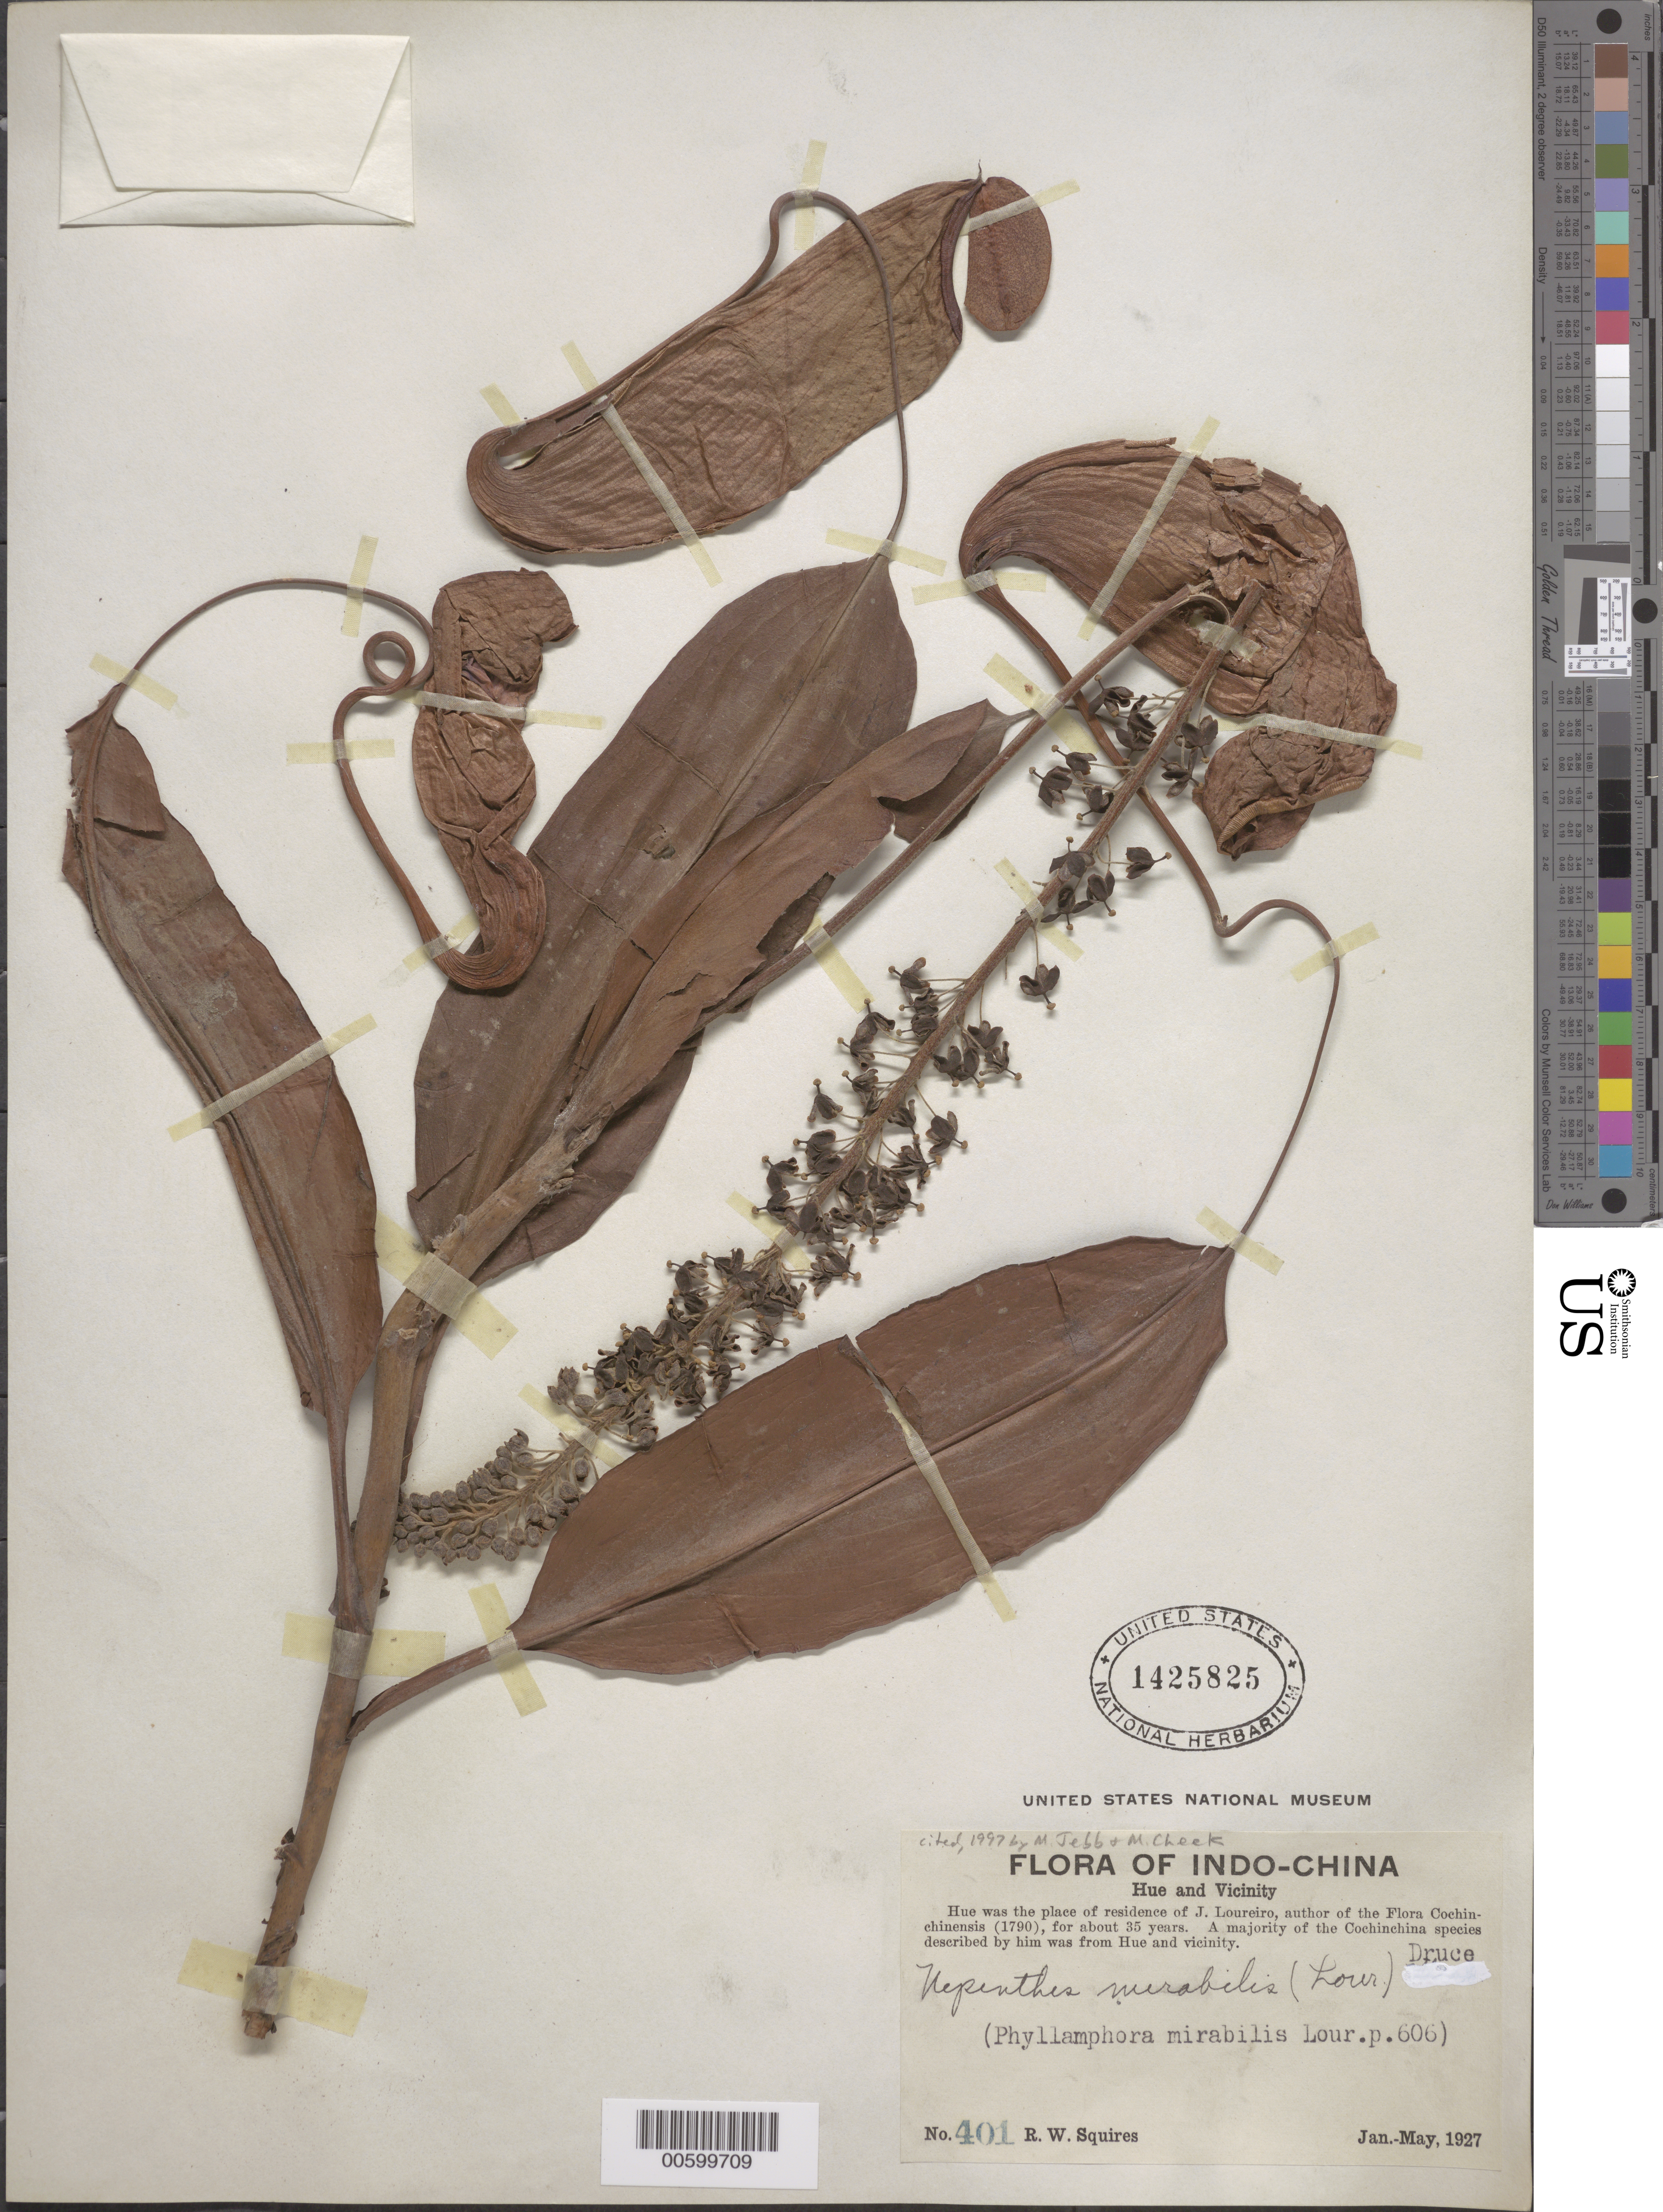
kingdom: Plantae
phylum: Tracheophyta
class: Magnoliopsida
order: Caryophyllales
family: Nepenthaceae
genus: Nepenthes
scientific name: Nepenthes mirabilis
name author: (Lour.) Druce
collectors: R. Squires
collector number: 401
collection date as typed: Jan 1927 to -- May 1927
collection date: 1927-01/1927-05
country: Vietnam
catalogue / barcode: US 1425825